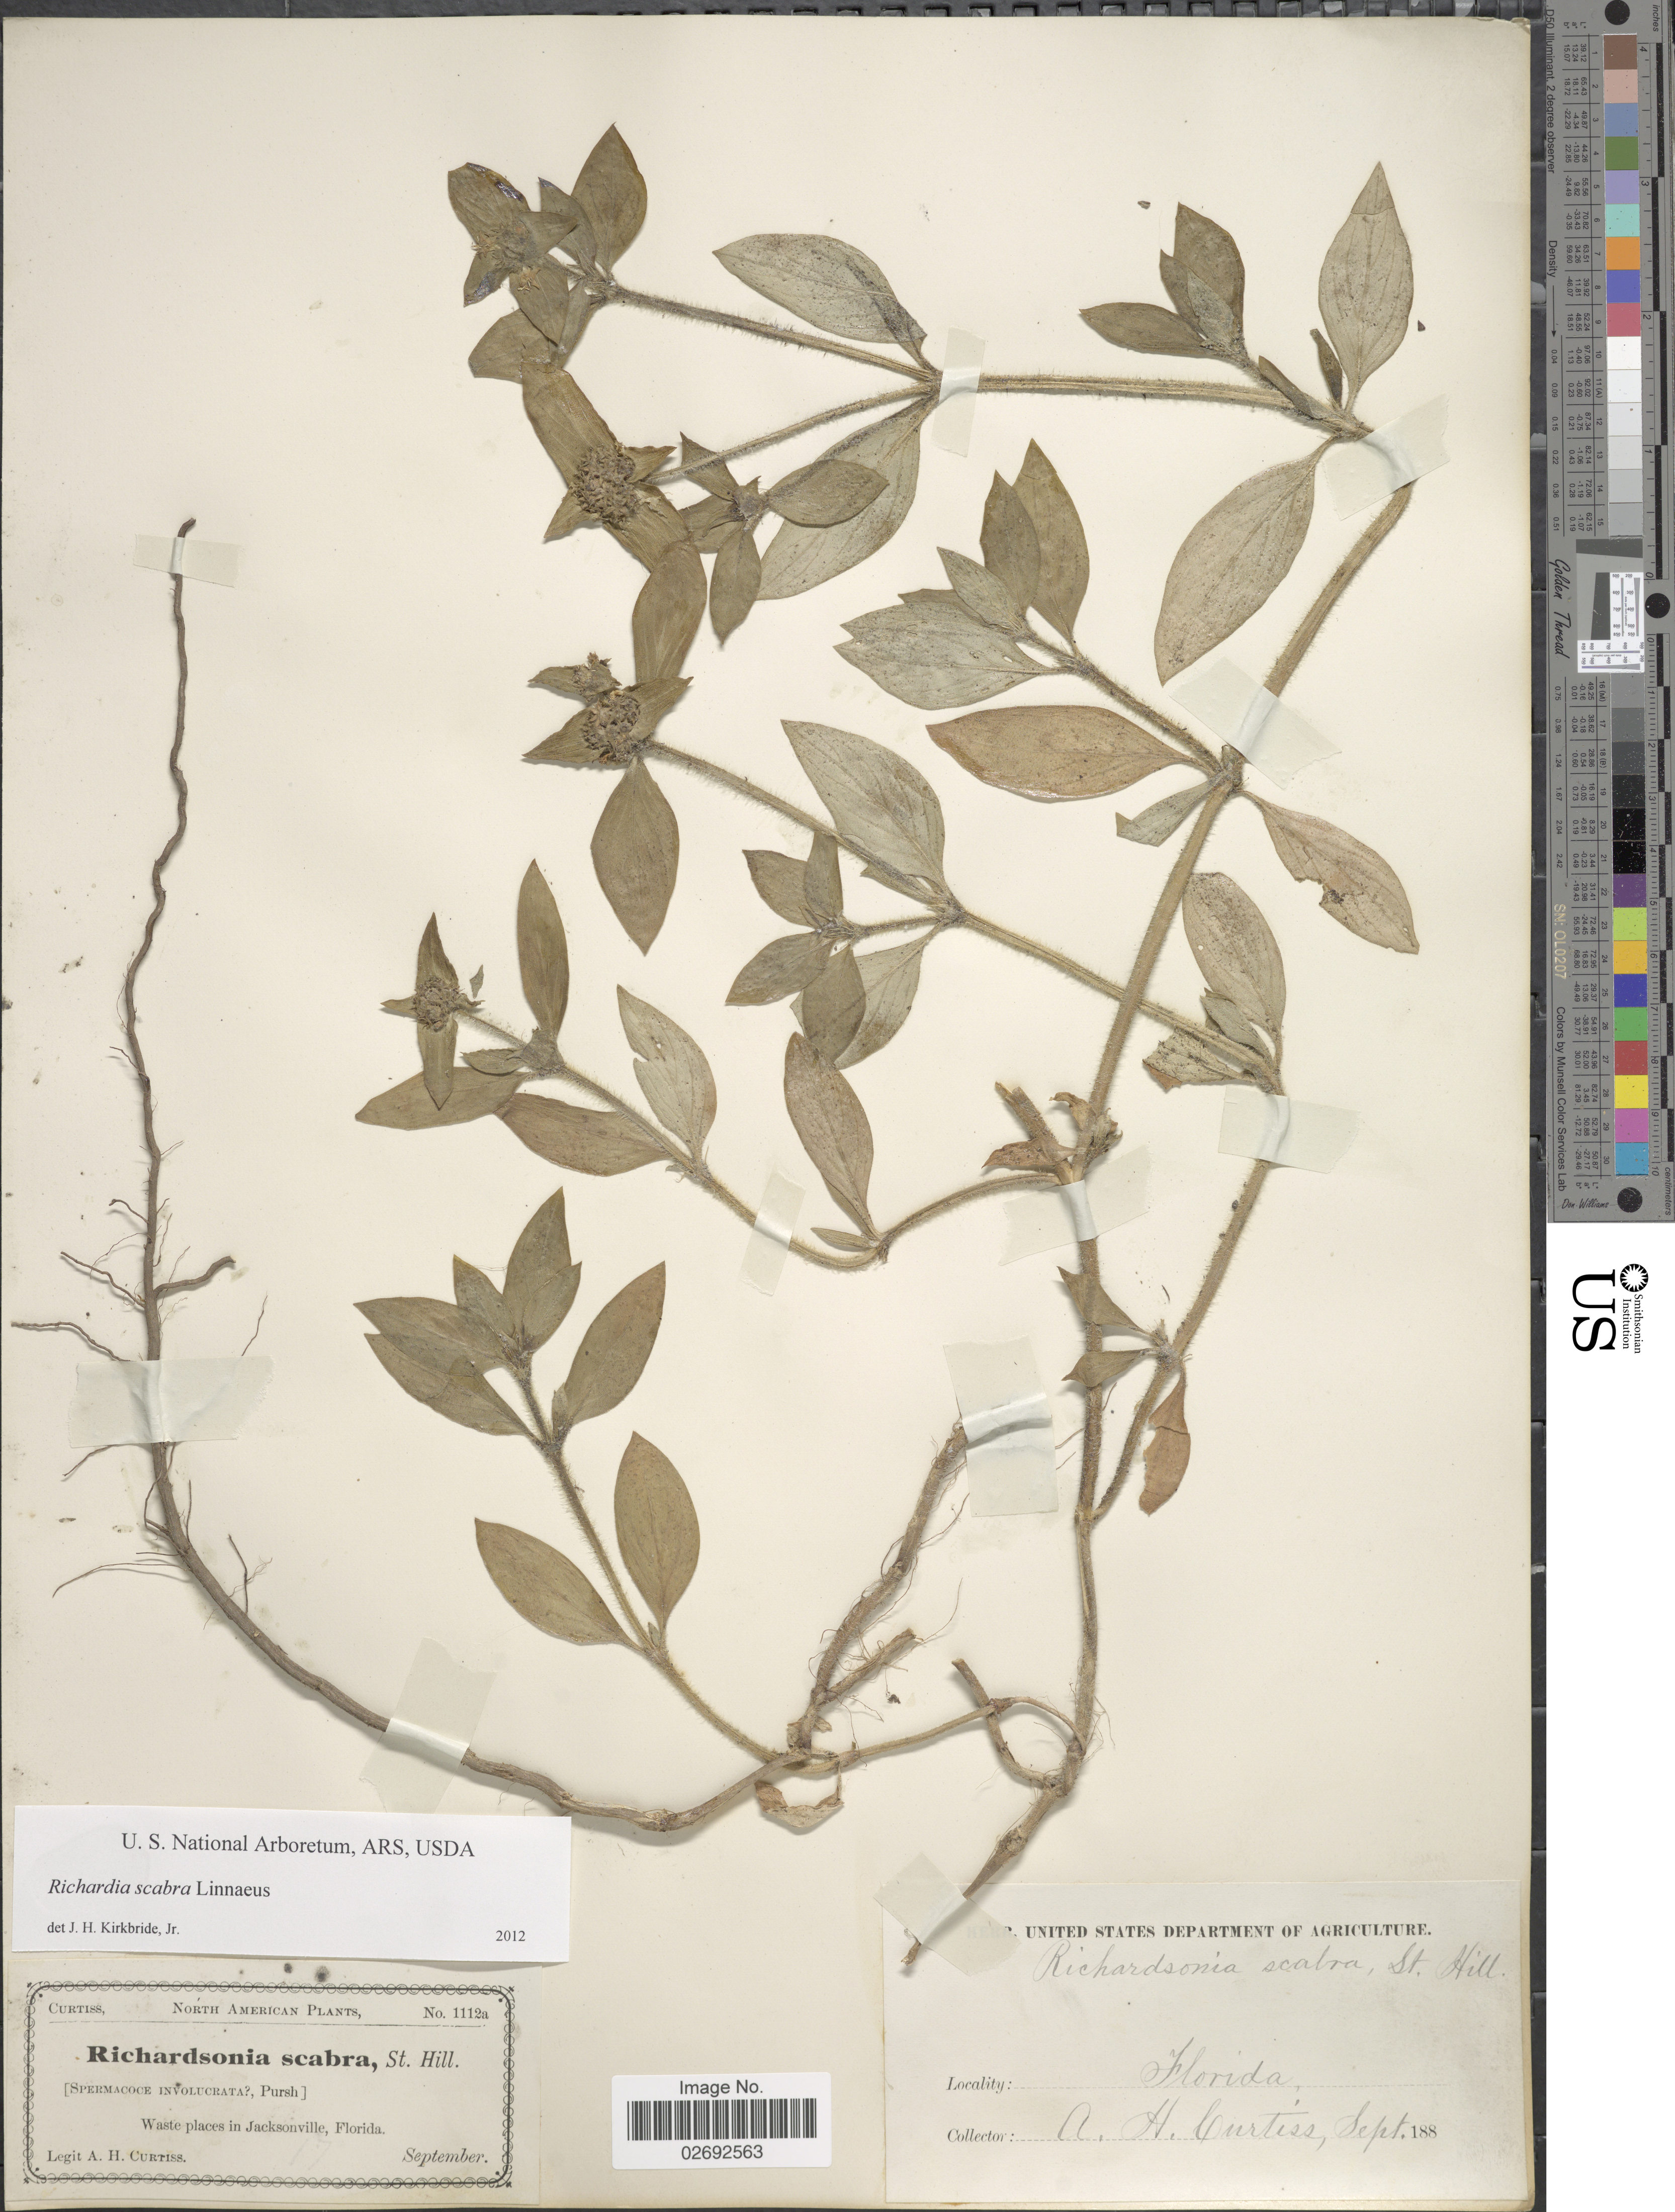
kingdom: Plantae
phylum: Tracheophyta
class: Magnoliopsida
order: Gentianales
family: Rubiaceae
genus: Richardia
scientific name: Richardia scabra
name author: L.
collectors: A. H. Curtiss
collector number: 1112a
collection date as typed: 188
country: United States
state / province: Florida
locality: Waste places in Jacksonville